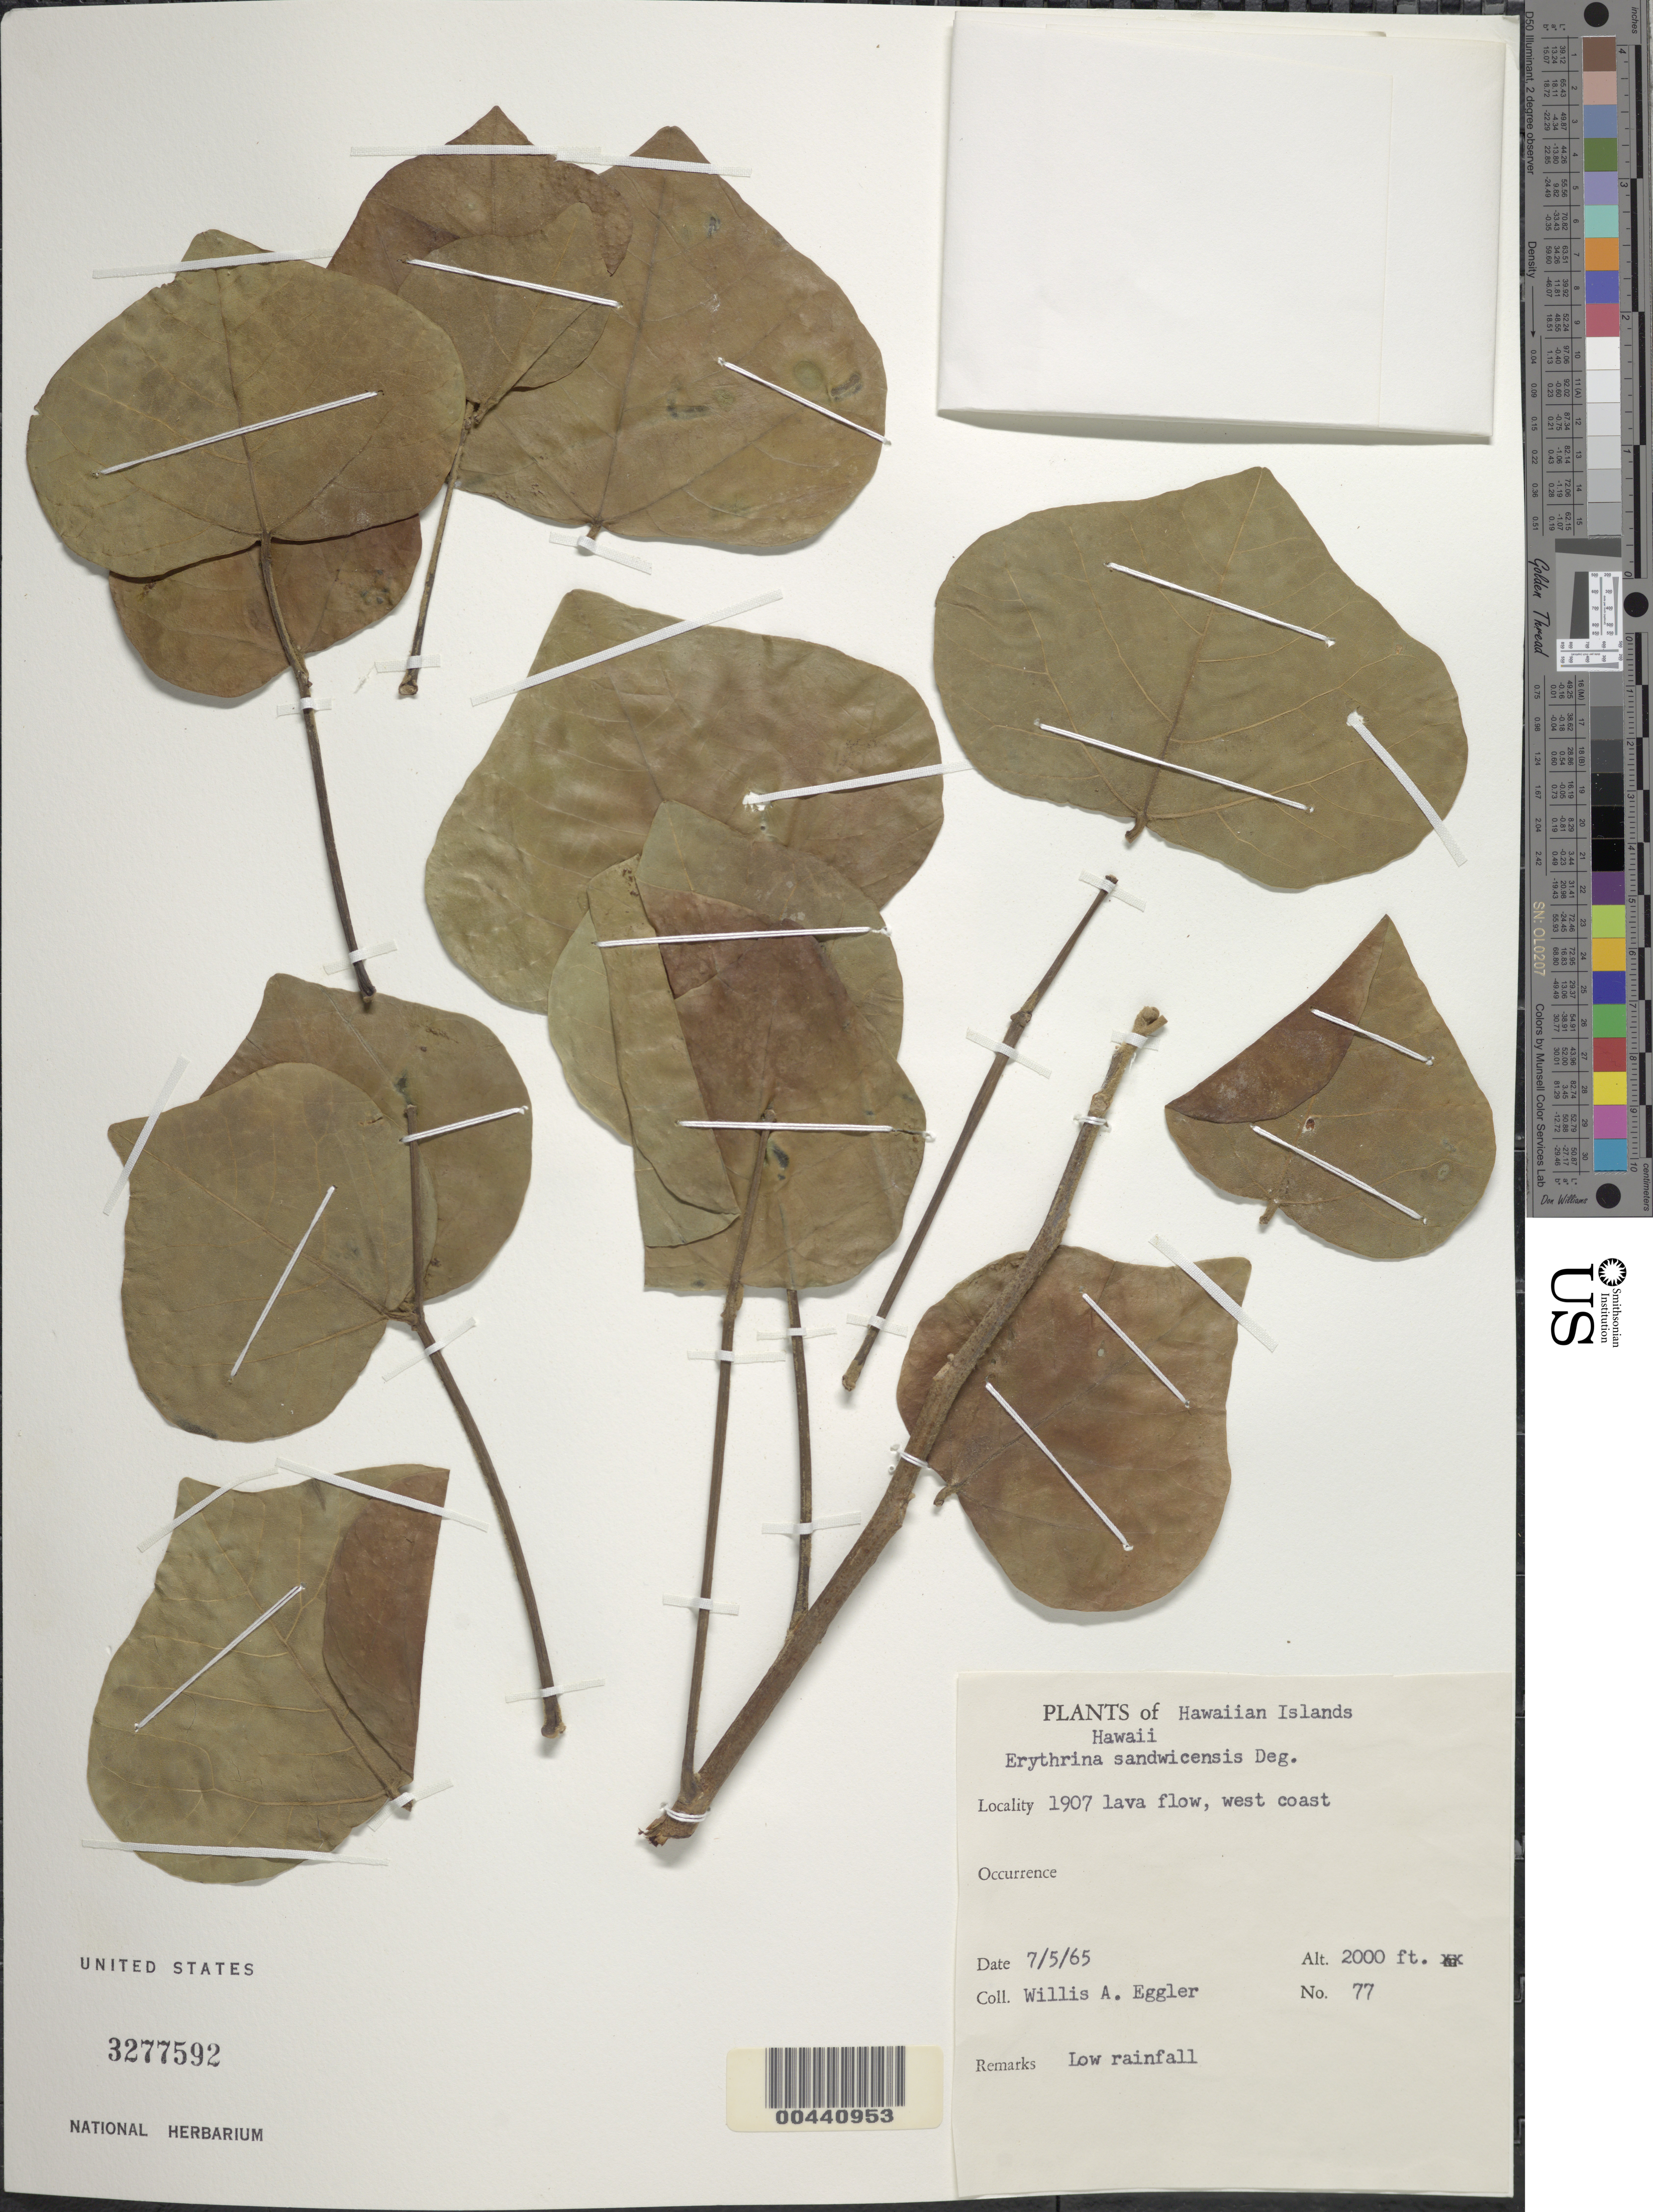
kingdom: Plantae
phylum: Tracheophyta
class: Magnoliopsida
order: Fabales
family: Fabaceae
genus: Erythrina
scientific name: Erythrina sandwicensis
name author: O. Deg.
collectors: W. A. Eggler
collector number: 77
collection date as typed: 7 May 1965 or 5 Jul 1965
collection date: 1965-05-07 or 1965-07-05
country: United States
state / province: Hawaii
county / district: Hawaii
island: Hawaii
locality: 1907 lava flow, west coast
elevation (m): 610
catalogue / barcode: US 3277592